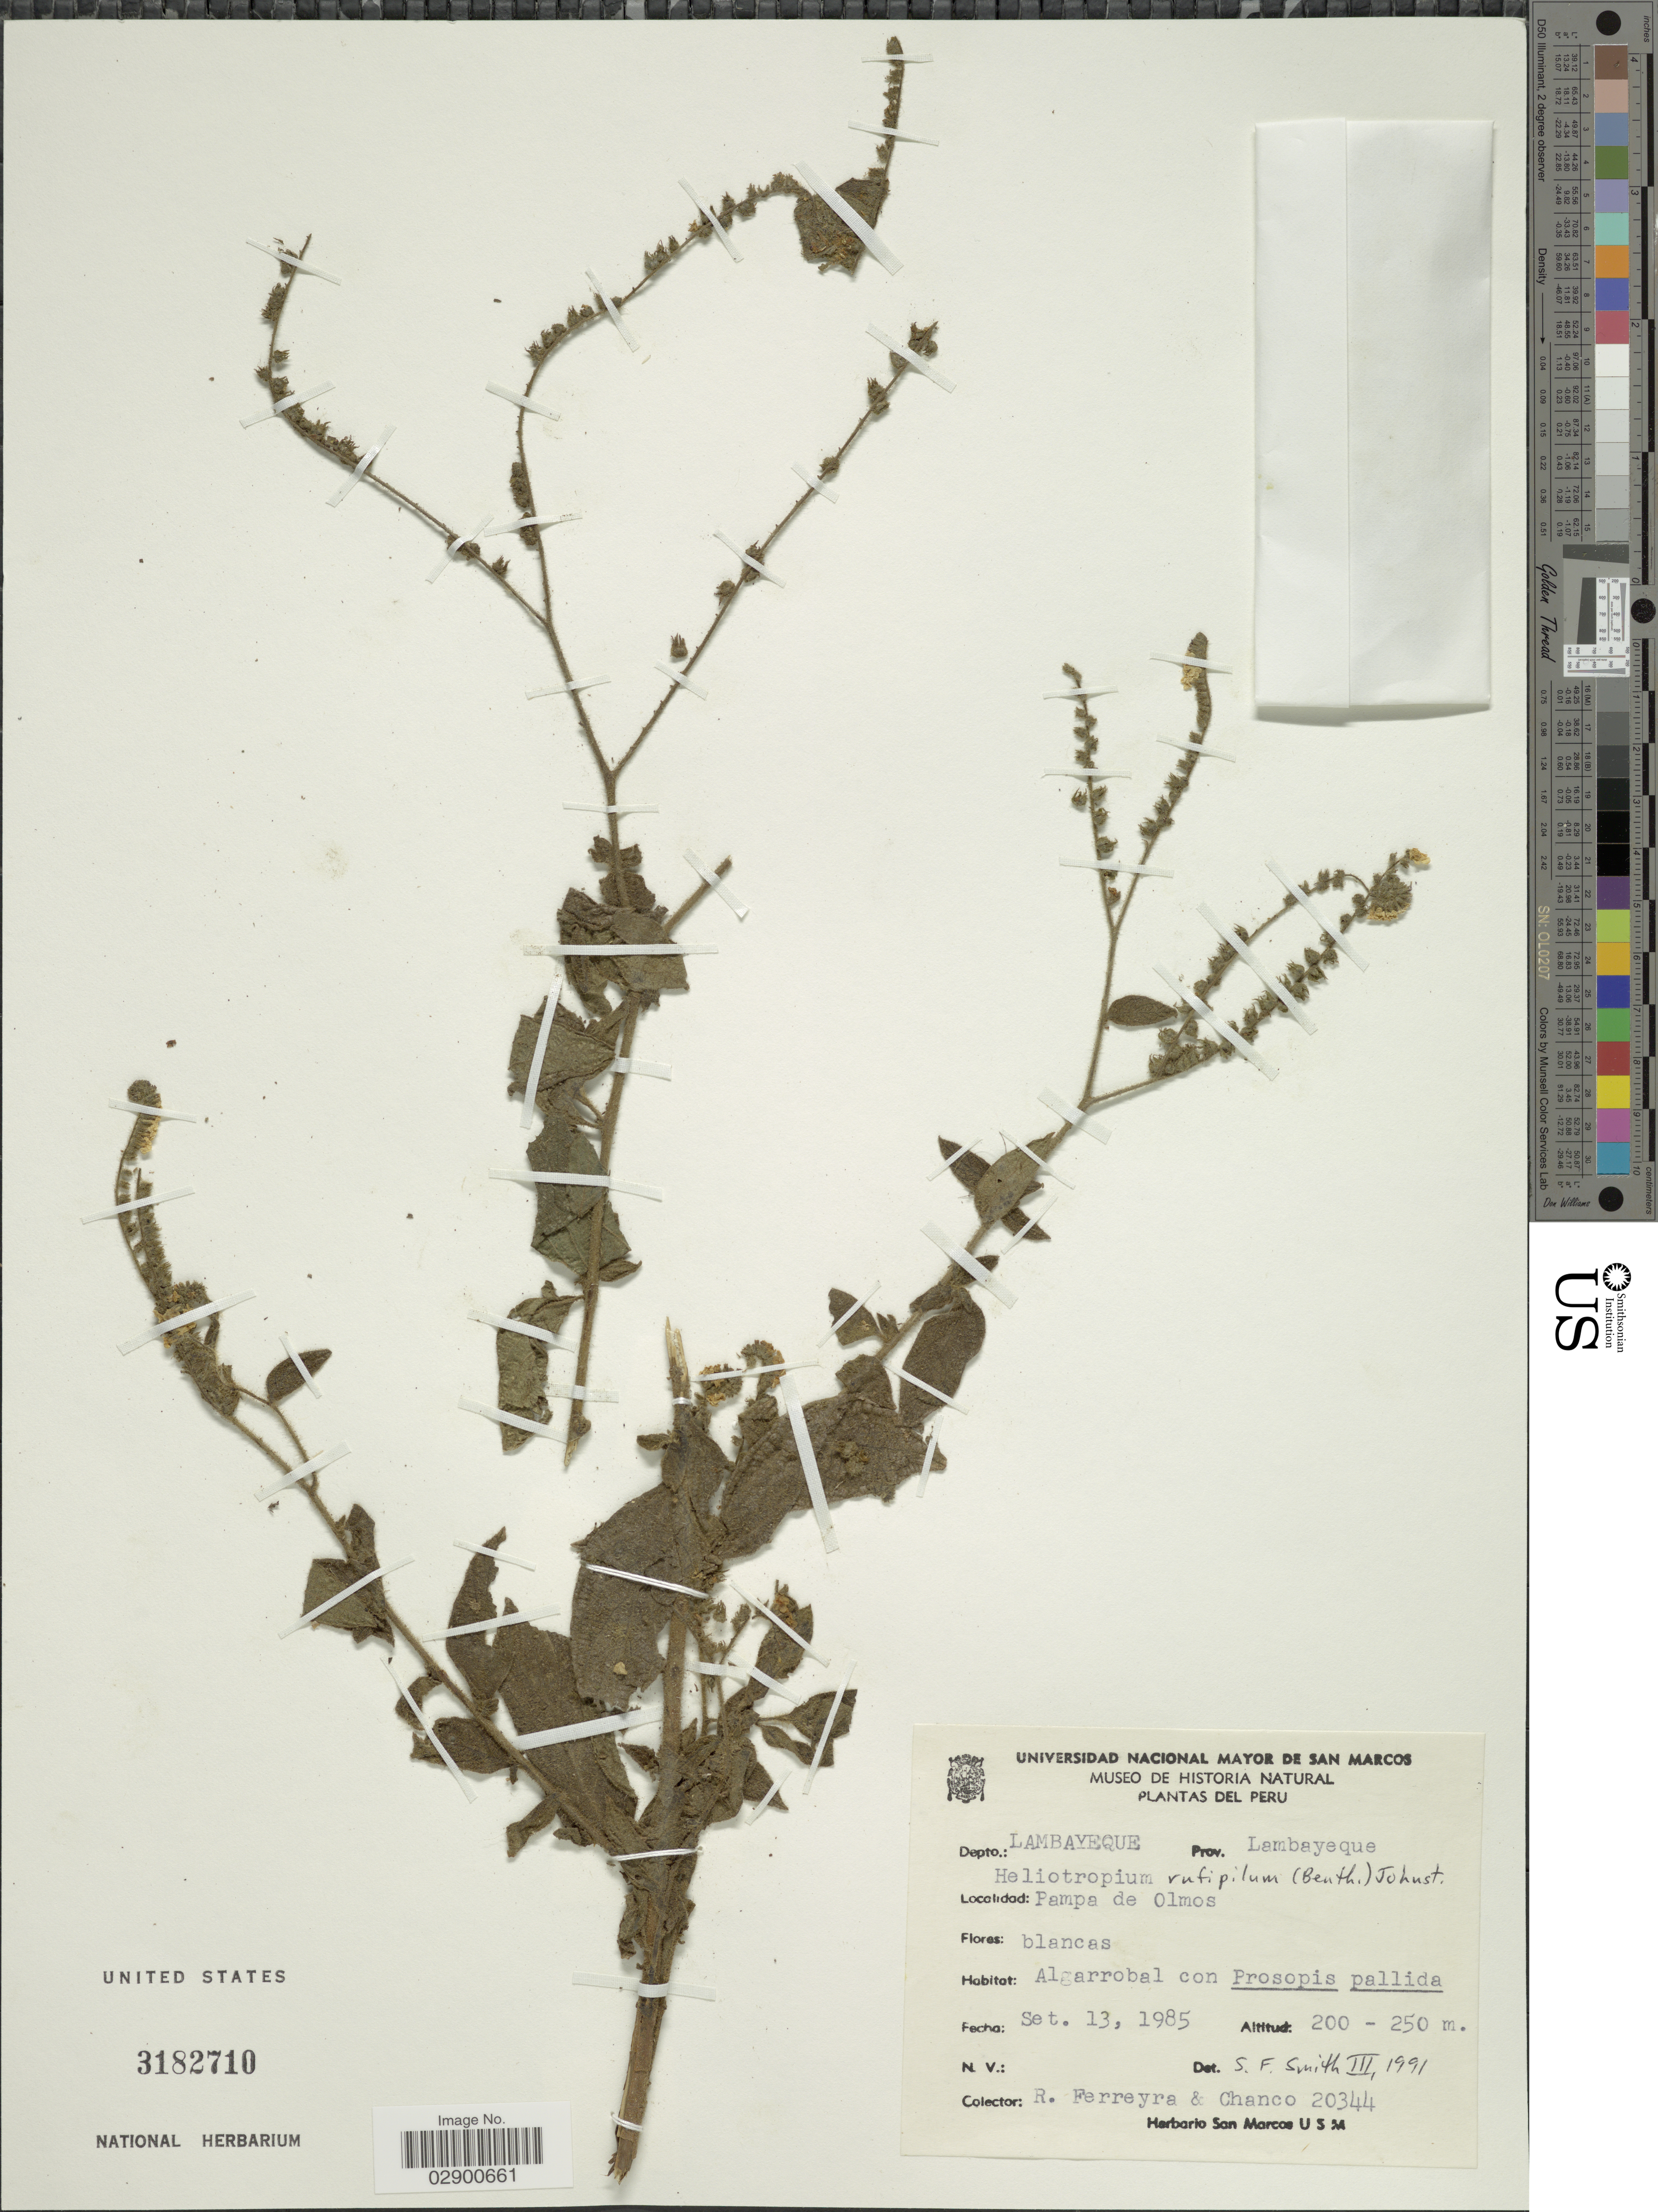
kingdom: Plantae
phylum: Tracheophyta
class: Magnoliopsida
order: Boraginales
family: Heliotropiaceae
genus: Heliotropium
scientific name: Heliotropium rufipilum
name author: (Benth.) I.M. Johnst.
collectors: R. A. Ferreyra & -. Chanco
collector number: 20344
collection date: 1985-09-13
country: Peru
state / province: Lambayeque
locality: Depto.: Lambayeque. Pampa de Olmos.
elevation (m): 200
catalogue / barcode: US 3182710